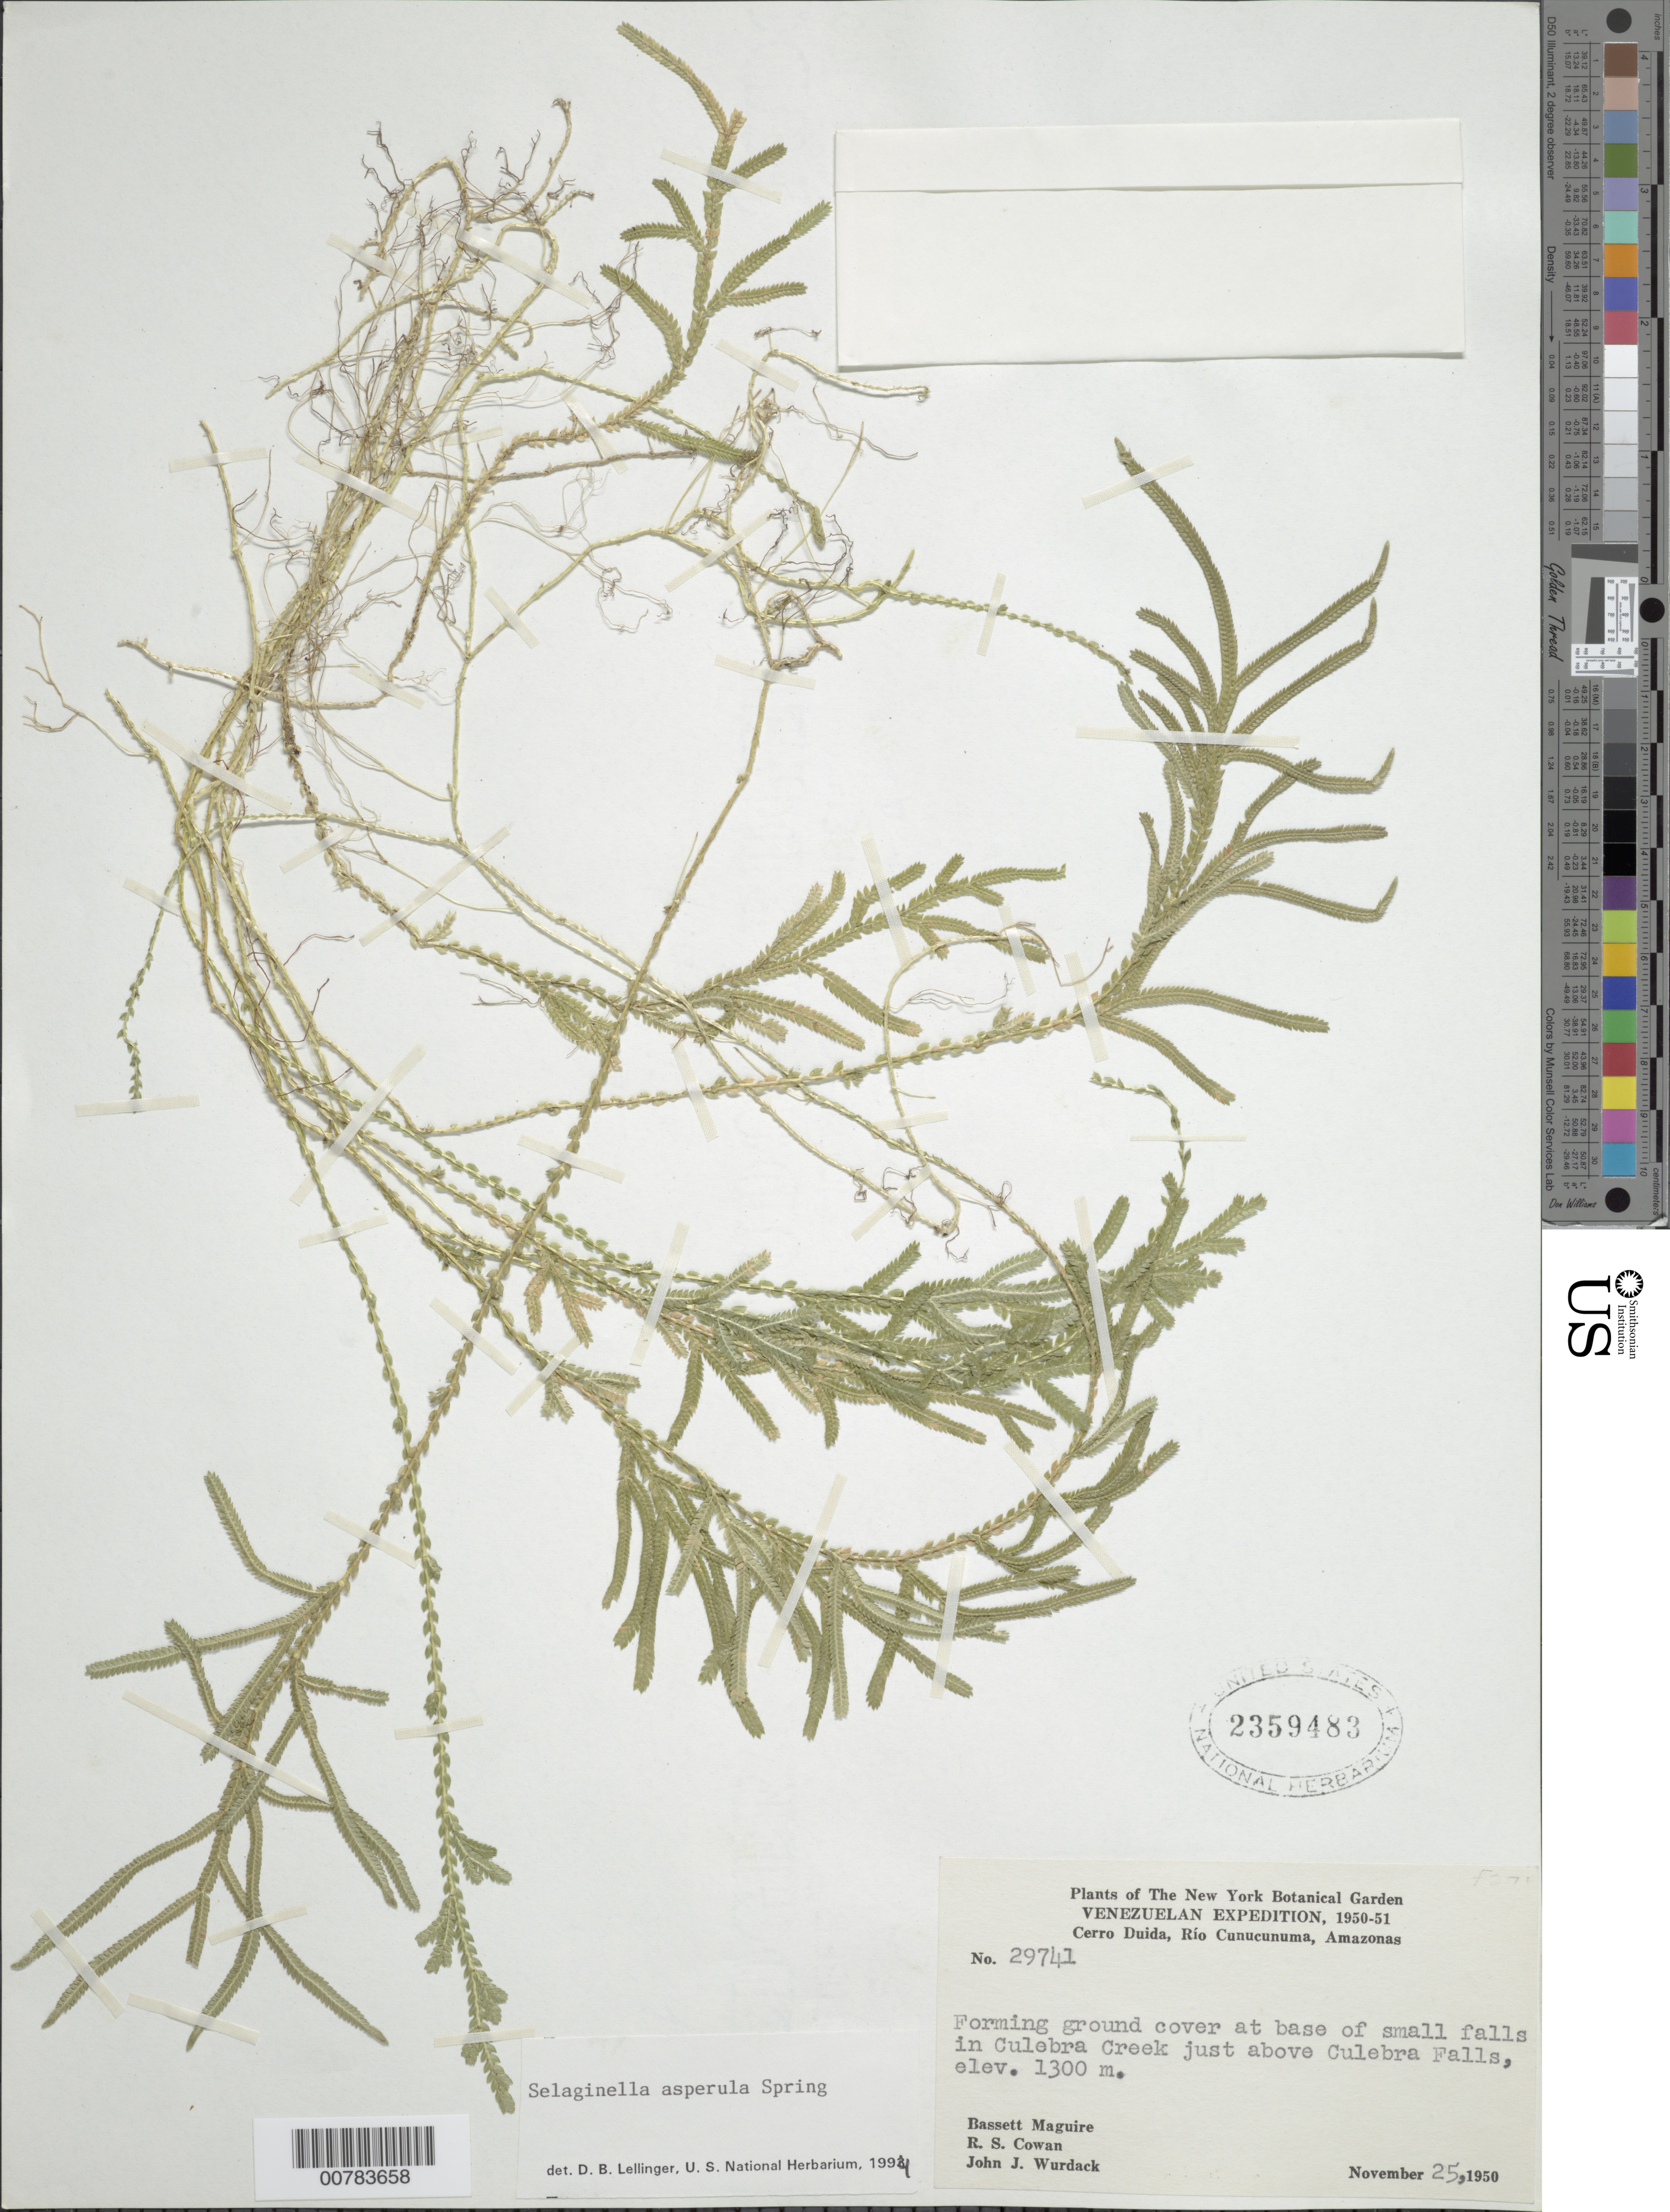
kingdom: Plantae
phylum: Tracheophyta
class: Lycopodiopsida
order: Selaginellales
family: Selaginellaceae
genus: Selaginella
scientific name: Selaginella asperula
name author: Spring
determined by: Lellinger, David B., (BOT), Smithsonian Institution - National Museum of Natural History (UNITED STATES)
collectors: B. Maguire, R. S. Cowan & J. J. Wurdack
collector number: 29741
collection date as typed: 25-Nov-50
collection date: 1950-11-25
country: Venezuela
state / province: Amazonas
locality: Cerro Duida, Culebra Creek, just above Culebra Falls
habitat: Base of small falls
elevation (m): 1300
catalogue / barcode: US 2359483